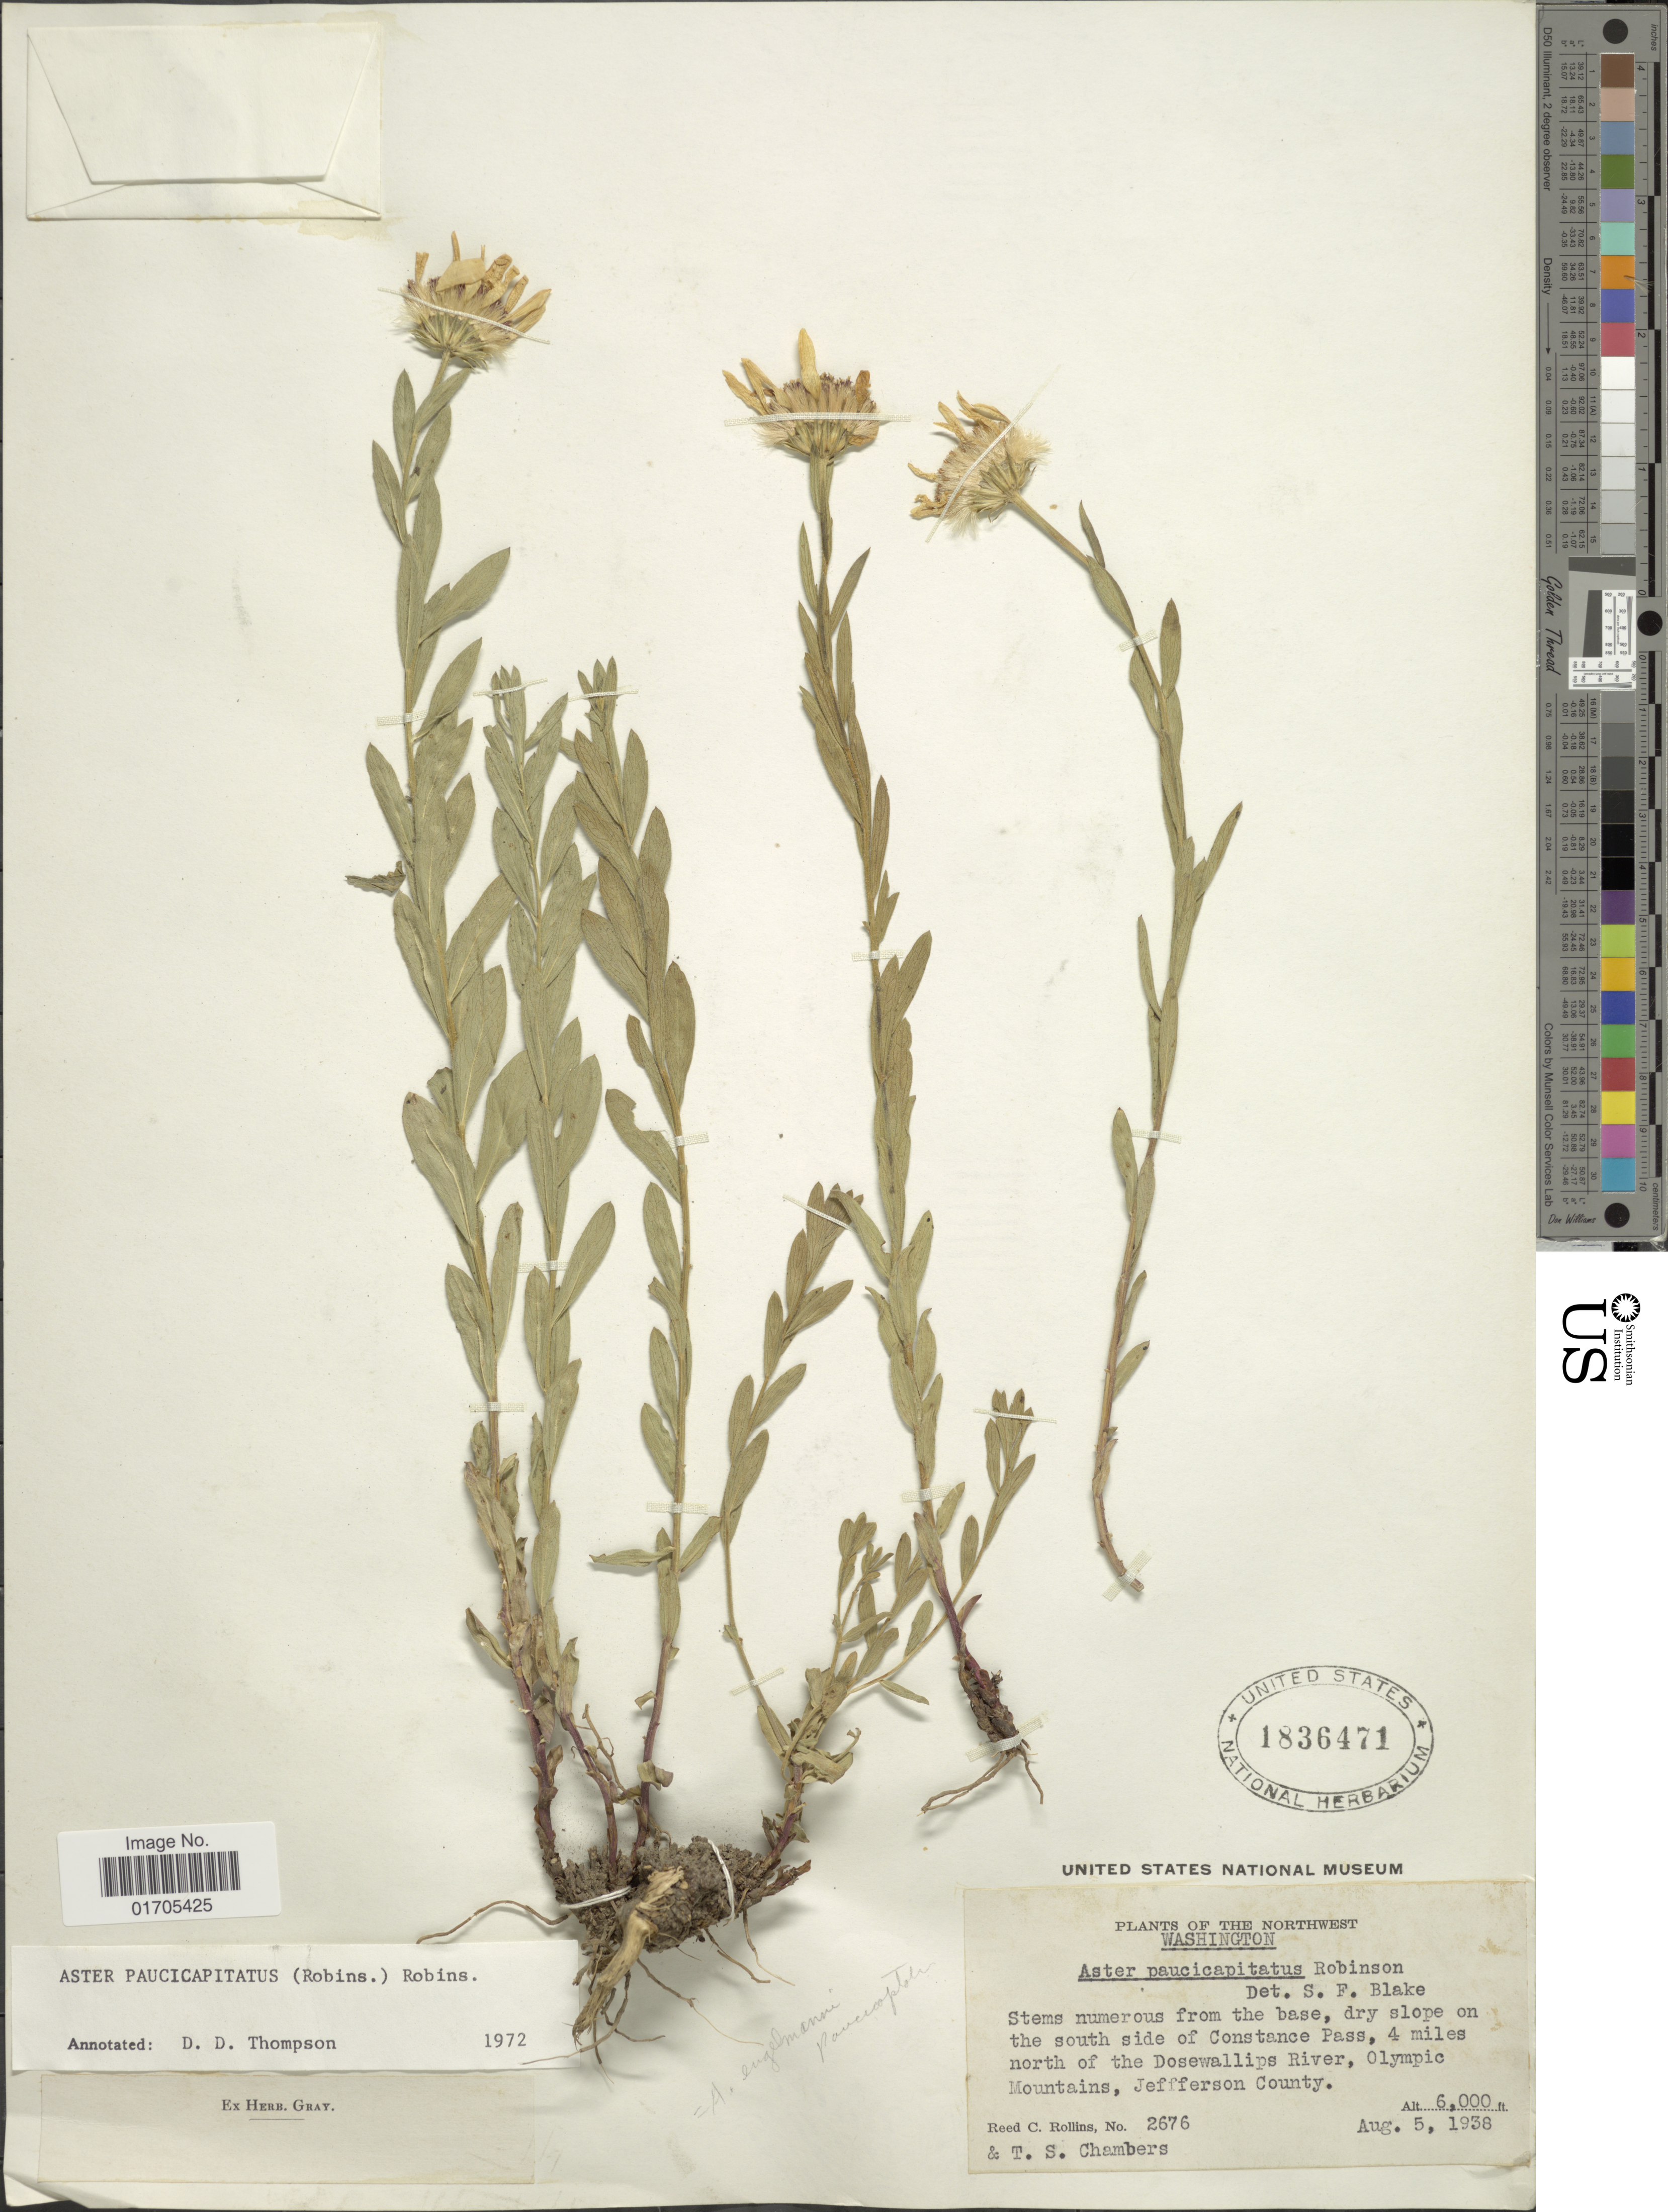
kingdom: Plantae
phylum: Tracheophyta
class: Magnoliopsida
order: Asterales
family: Asteraceae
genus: Eucephalus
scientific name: Eucephalus paucicapitatus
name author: (B.L. Rob.) Greene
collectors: R. C. Rollins & T. Chambers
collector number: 2676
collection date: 1938-08-05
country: United States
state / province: Washington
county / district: Jefferson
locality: Northwest Washington. Stems numerous from the base, dry slope on the south side of Constance Pass, 4 miles north of the Dosewallips River, Olympic Mountains, Jefferson County.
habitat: dry slope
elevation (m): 1829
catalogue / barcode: US 1836471